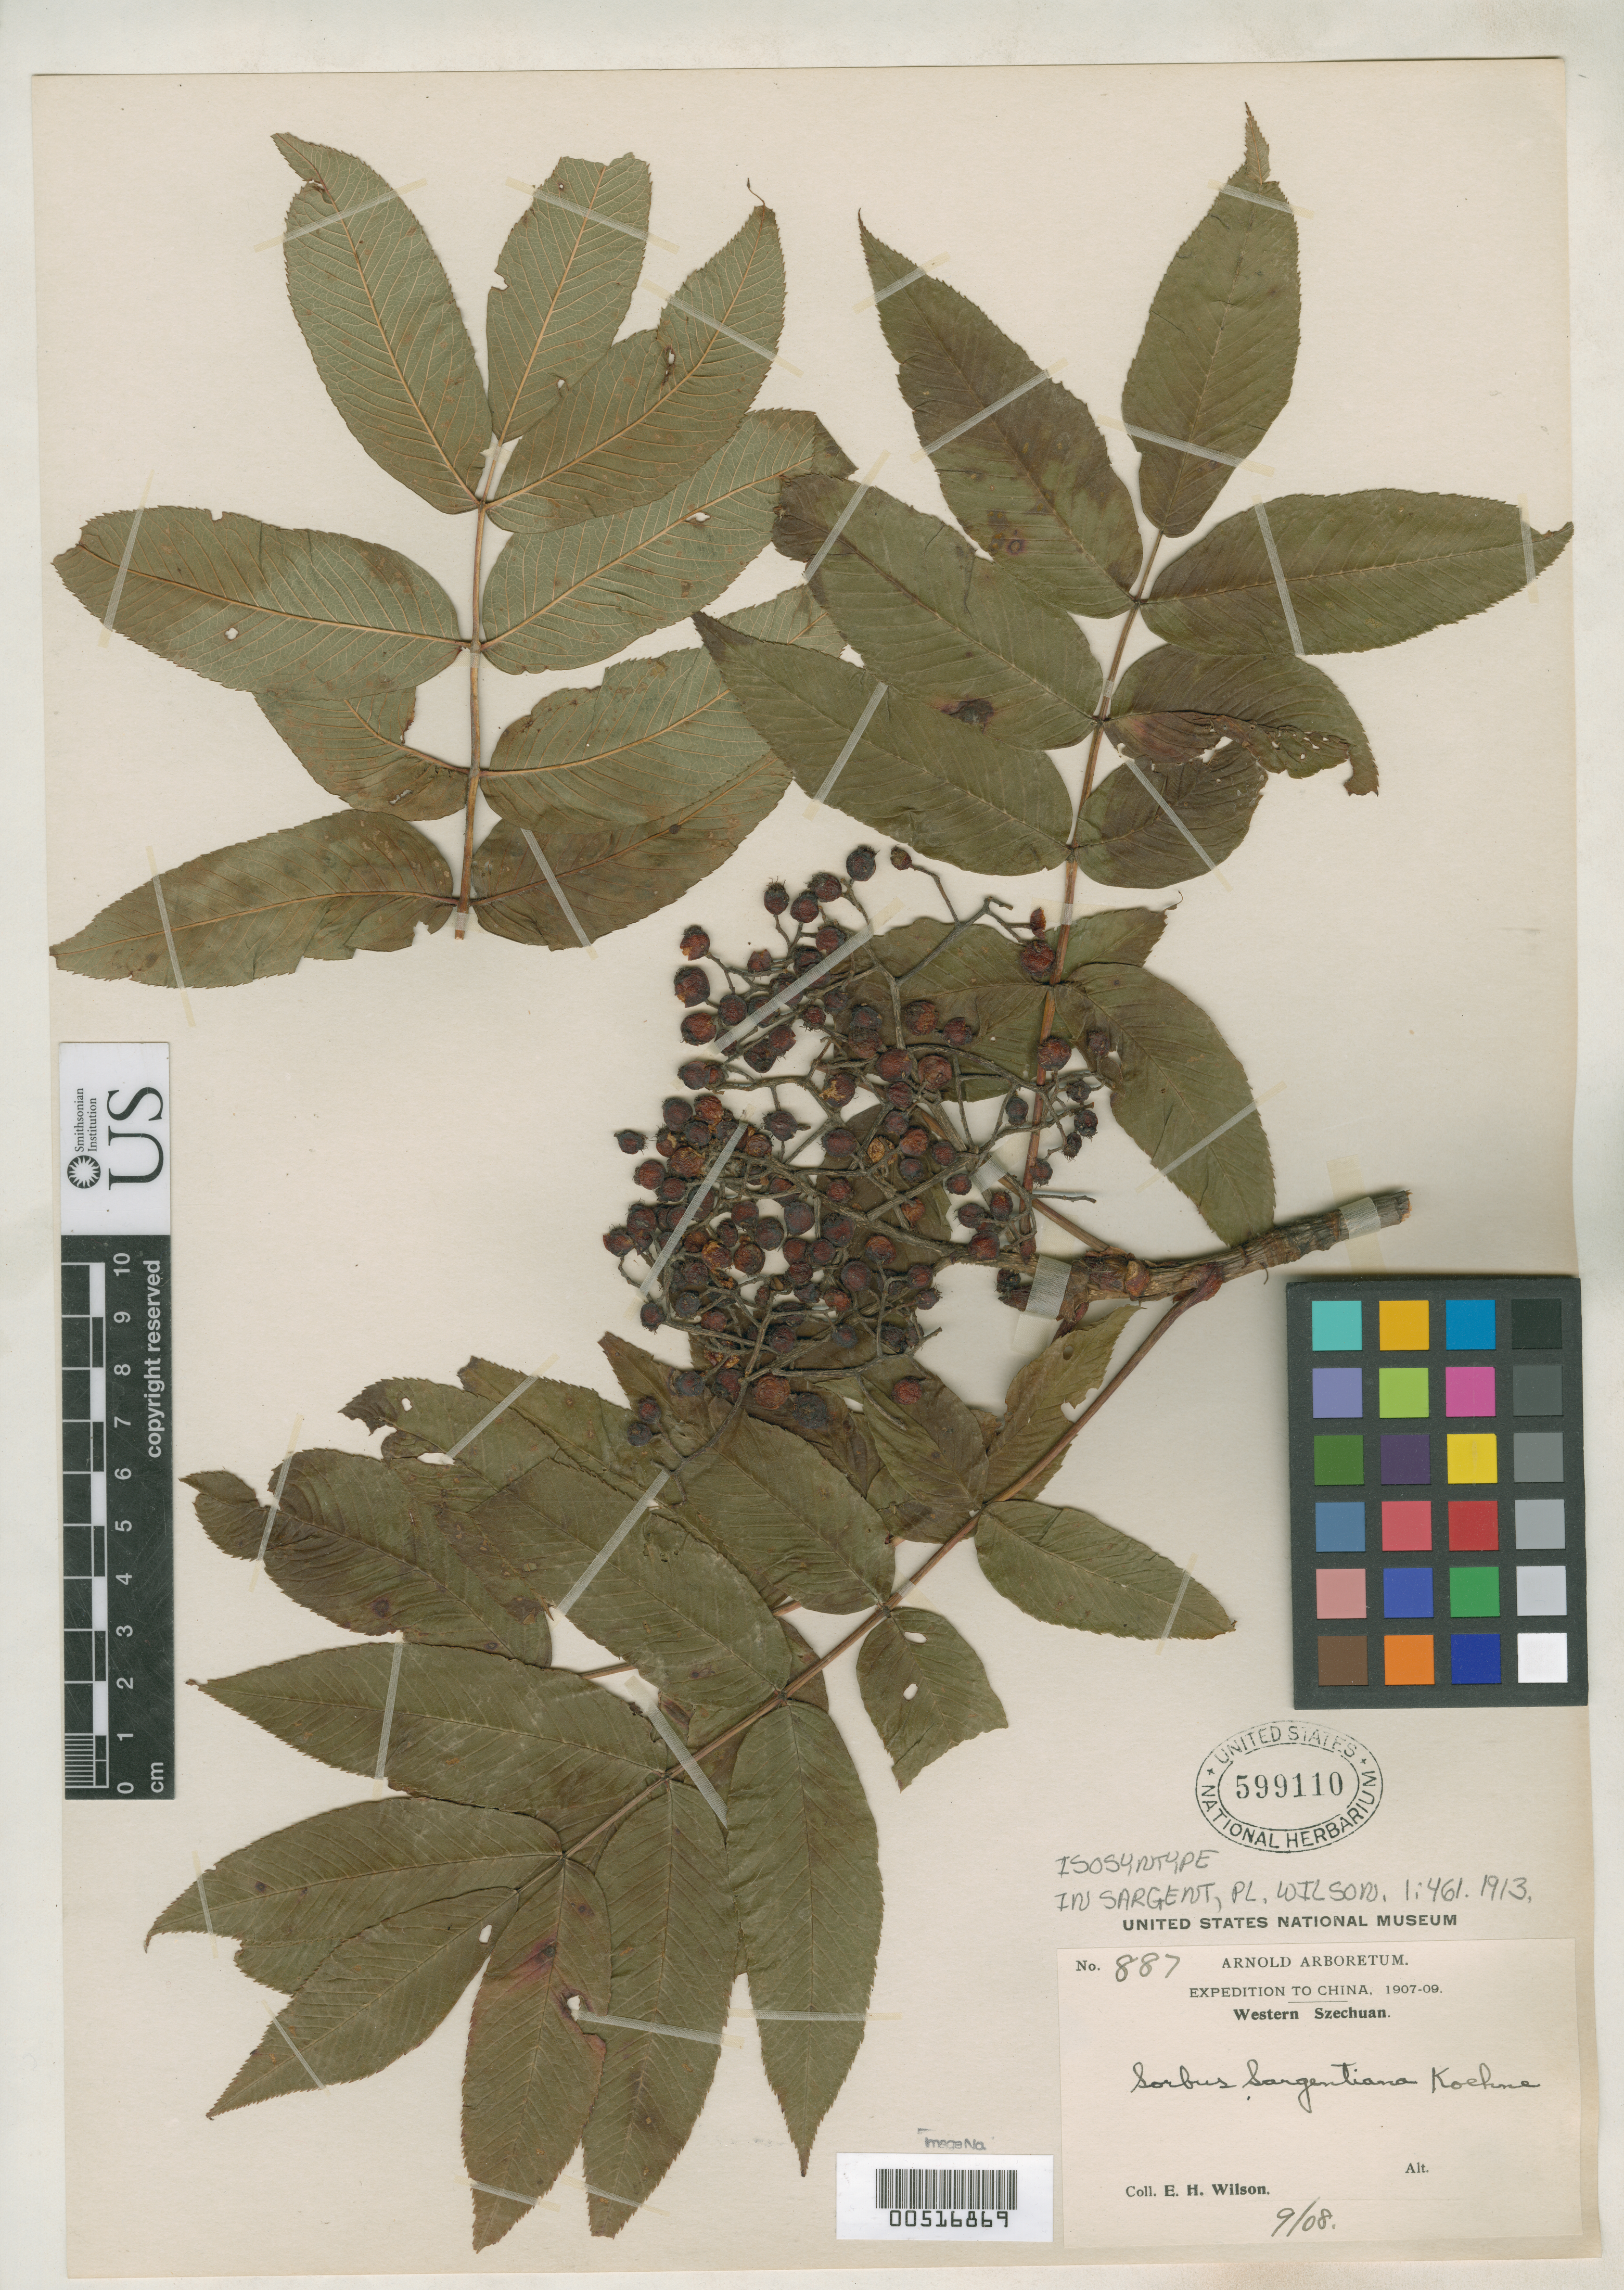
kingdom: Plantae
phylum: Tracheophyta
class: Magnoliopsida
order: Rosales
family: Rosaceae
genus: Sorbus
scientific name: Sorbus sargentiana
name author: Koehne in Sarg.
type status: Isosyntype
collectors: E. H. Wilson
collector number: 887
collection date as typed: Sep 1908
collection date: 1908-09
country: China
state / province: Sichuan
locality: Western Szechwan.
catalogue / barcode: US 599110